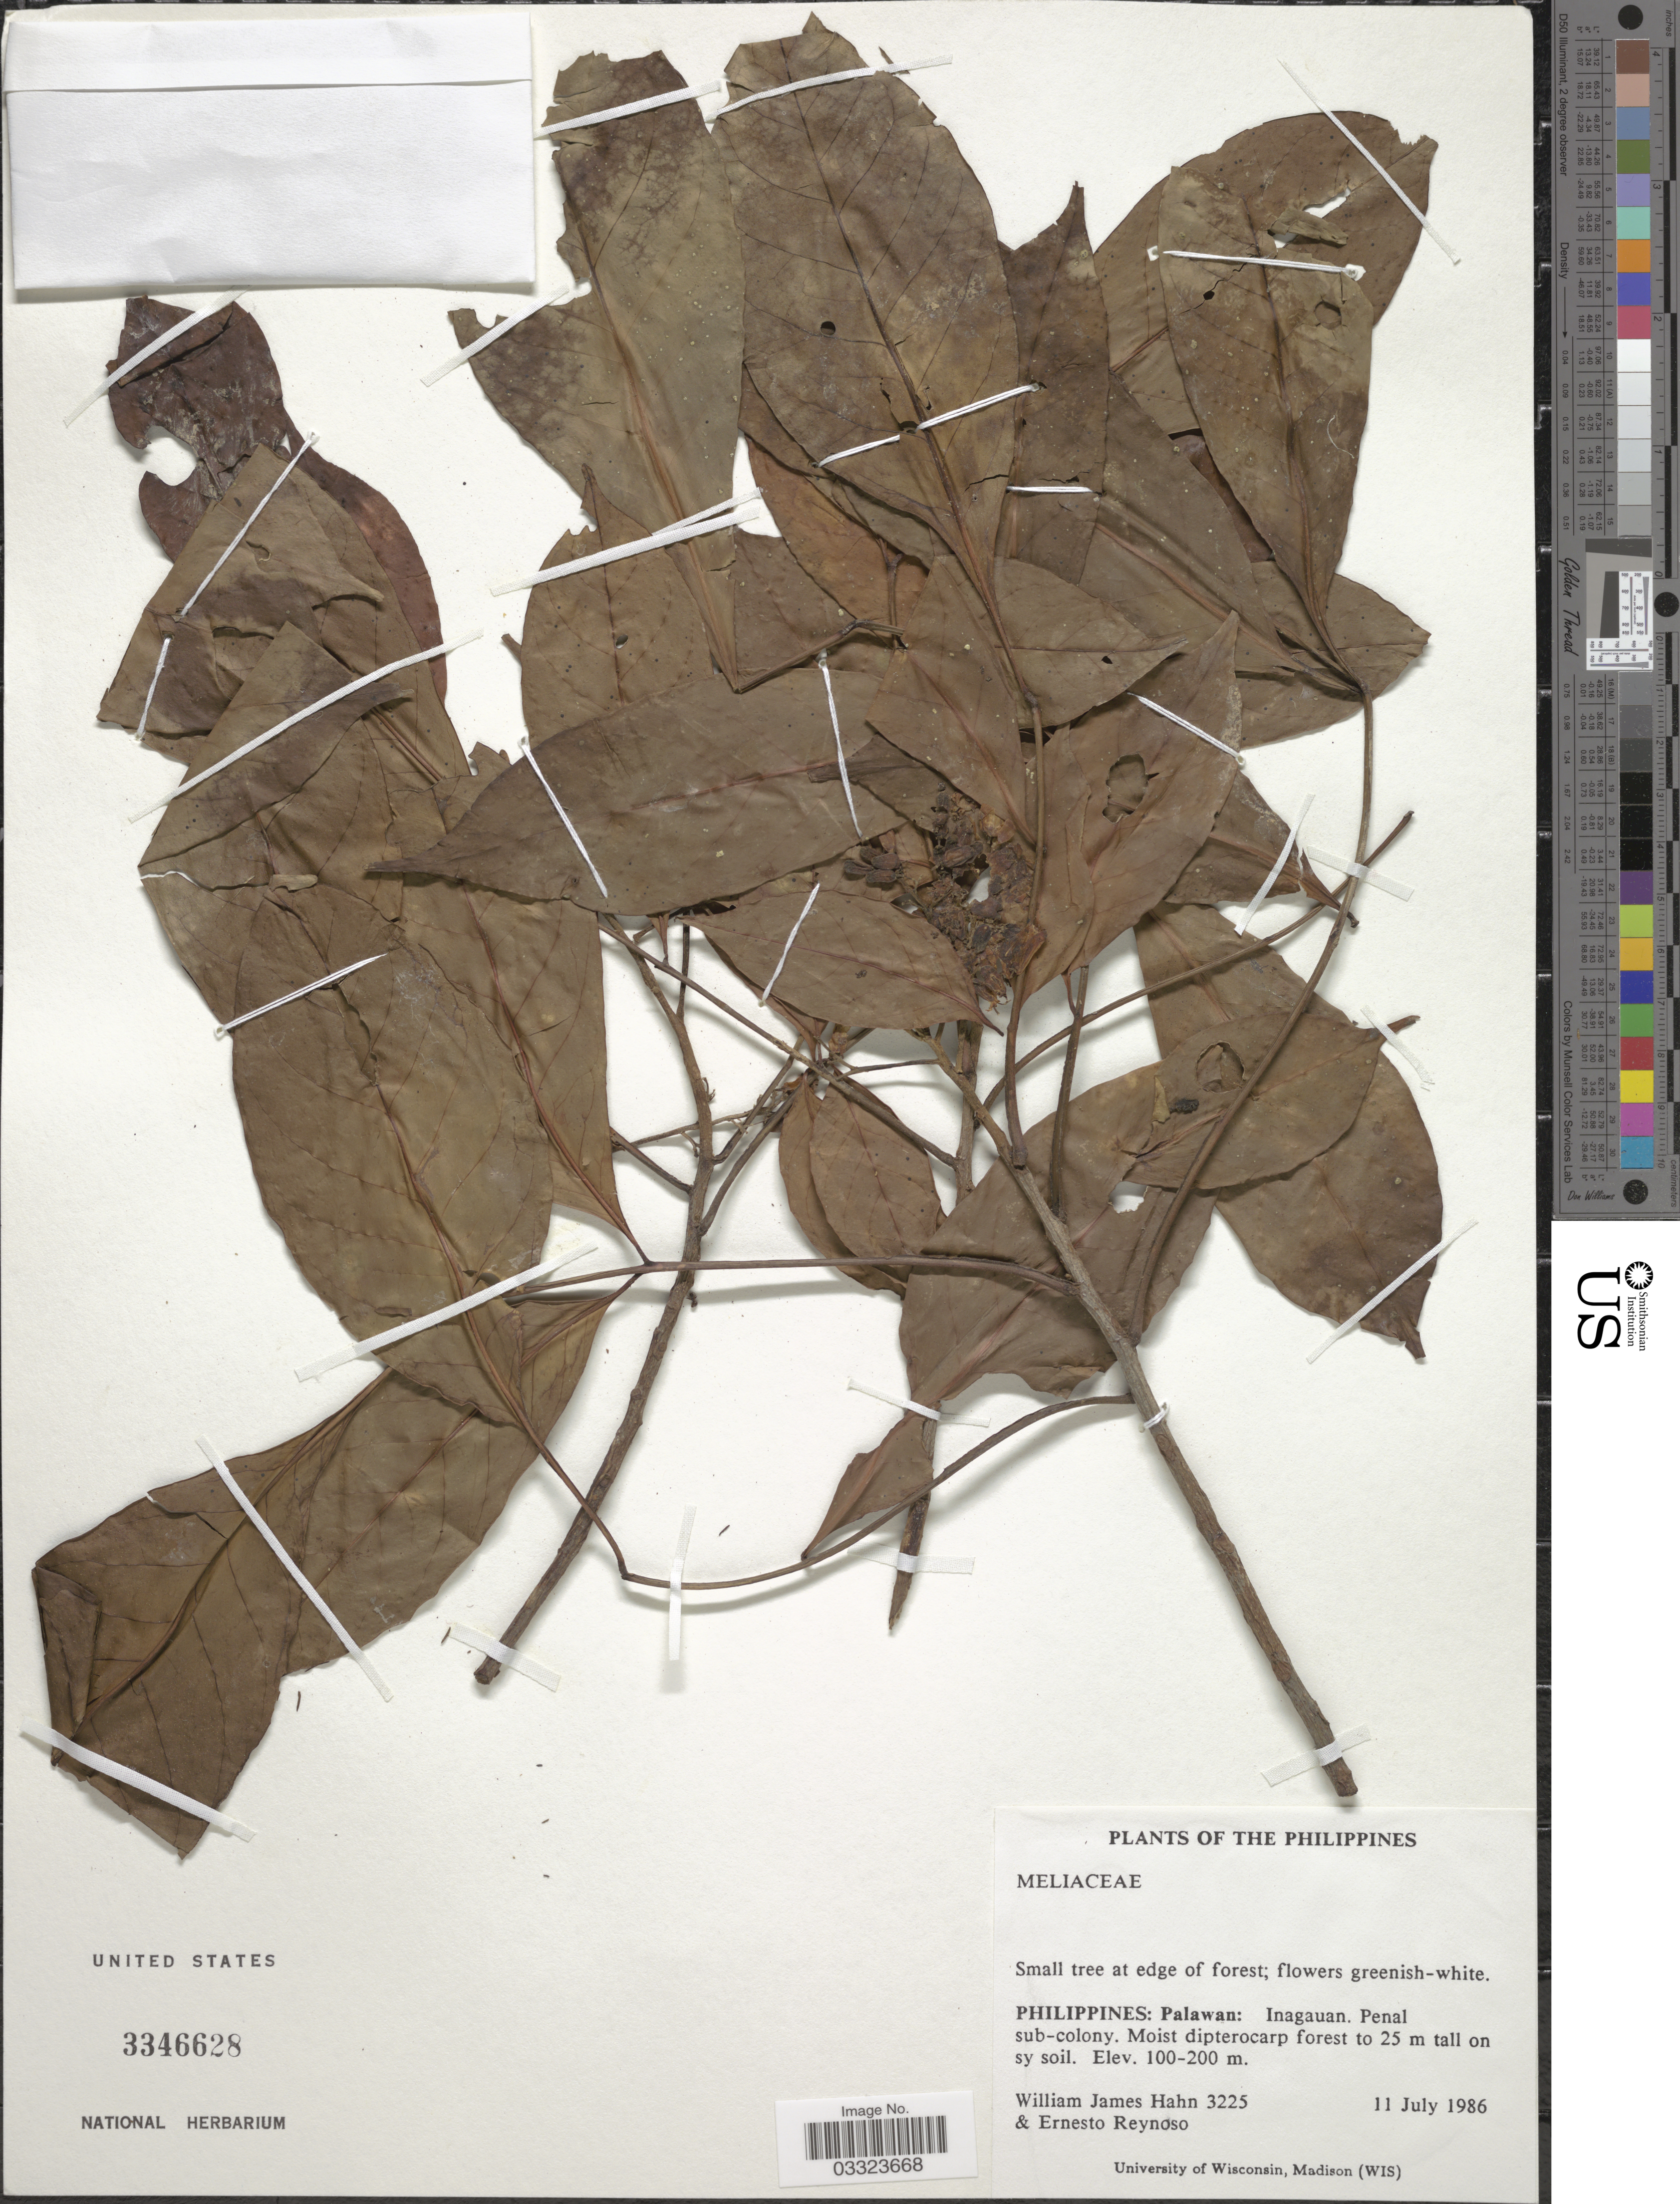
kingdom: Plantae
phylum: Tracheophyta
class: Magnoliopsida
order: Sapindales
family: Meliaceae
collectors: W. J. Hahn & E. Reynoso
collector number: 3225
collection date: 1986-07-11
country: Philippines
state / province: Mimaropa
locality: Palawan: Inagauan. Penal sub-colony.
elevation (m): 100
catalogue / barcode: US 3346628